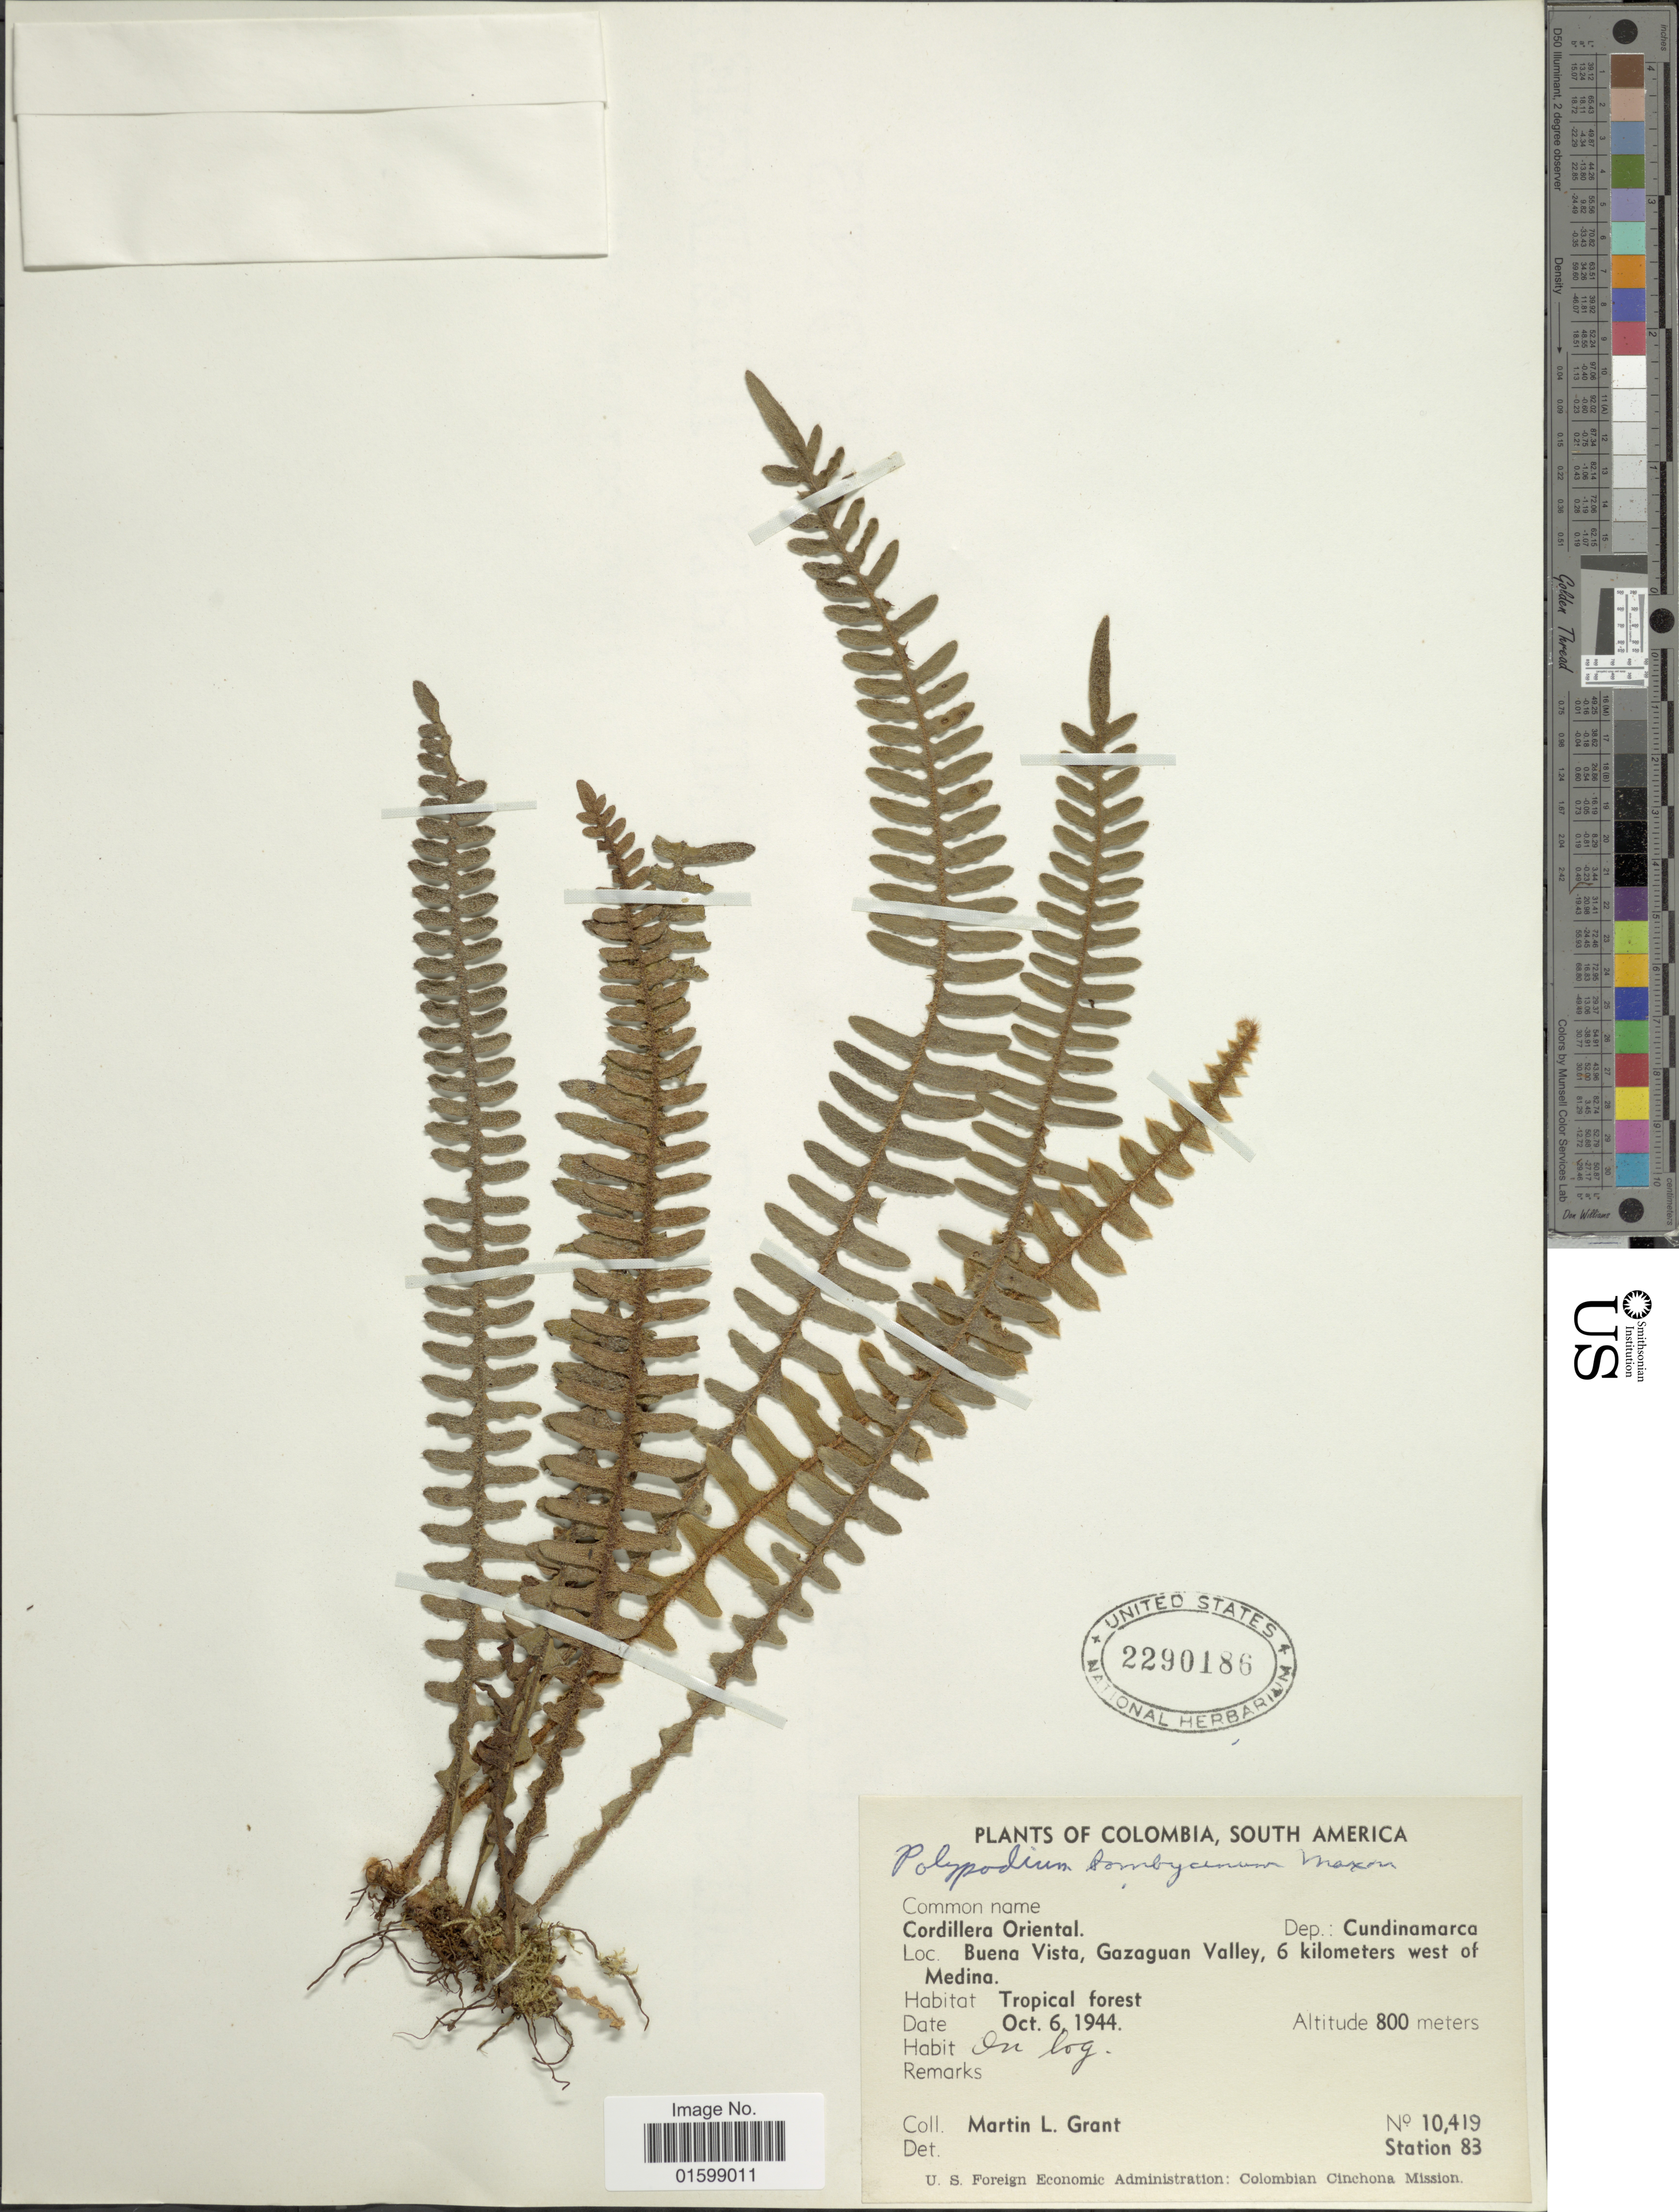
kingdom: Plantae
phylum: Tracheophyta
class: Polypodiopsida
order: Polypodiales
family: Polypodiaceae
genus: Pleopeltis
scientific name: Pleopeltis bombycina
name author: (Maxon) A.R. Sm.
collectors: M. L. Grant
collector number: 10419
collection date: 1944-10-06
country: Colombia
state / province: Cundinamarca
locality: South America, Cordillera Oriental, Buena Vista, Gazaguan Valley, 6 kilometers west of Medina, tropical forest, on log, Station 83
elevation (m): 800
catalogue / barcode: US 2290186